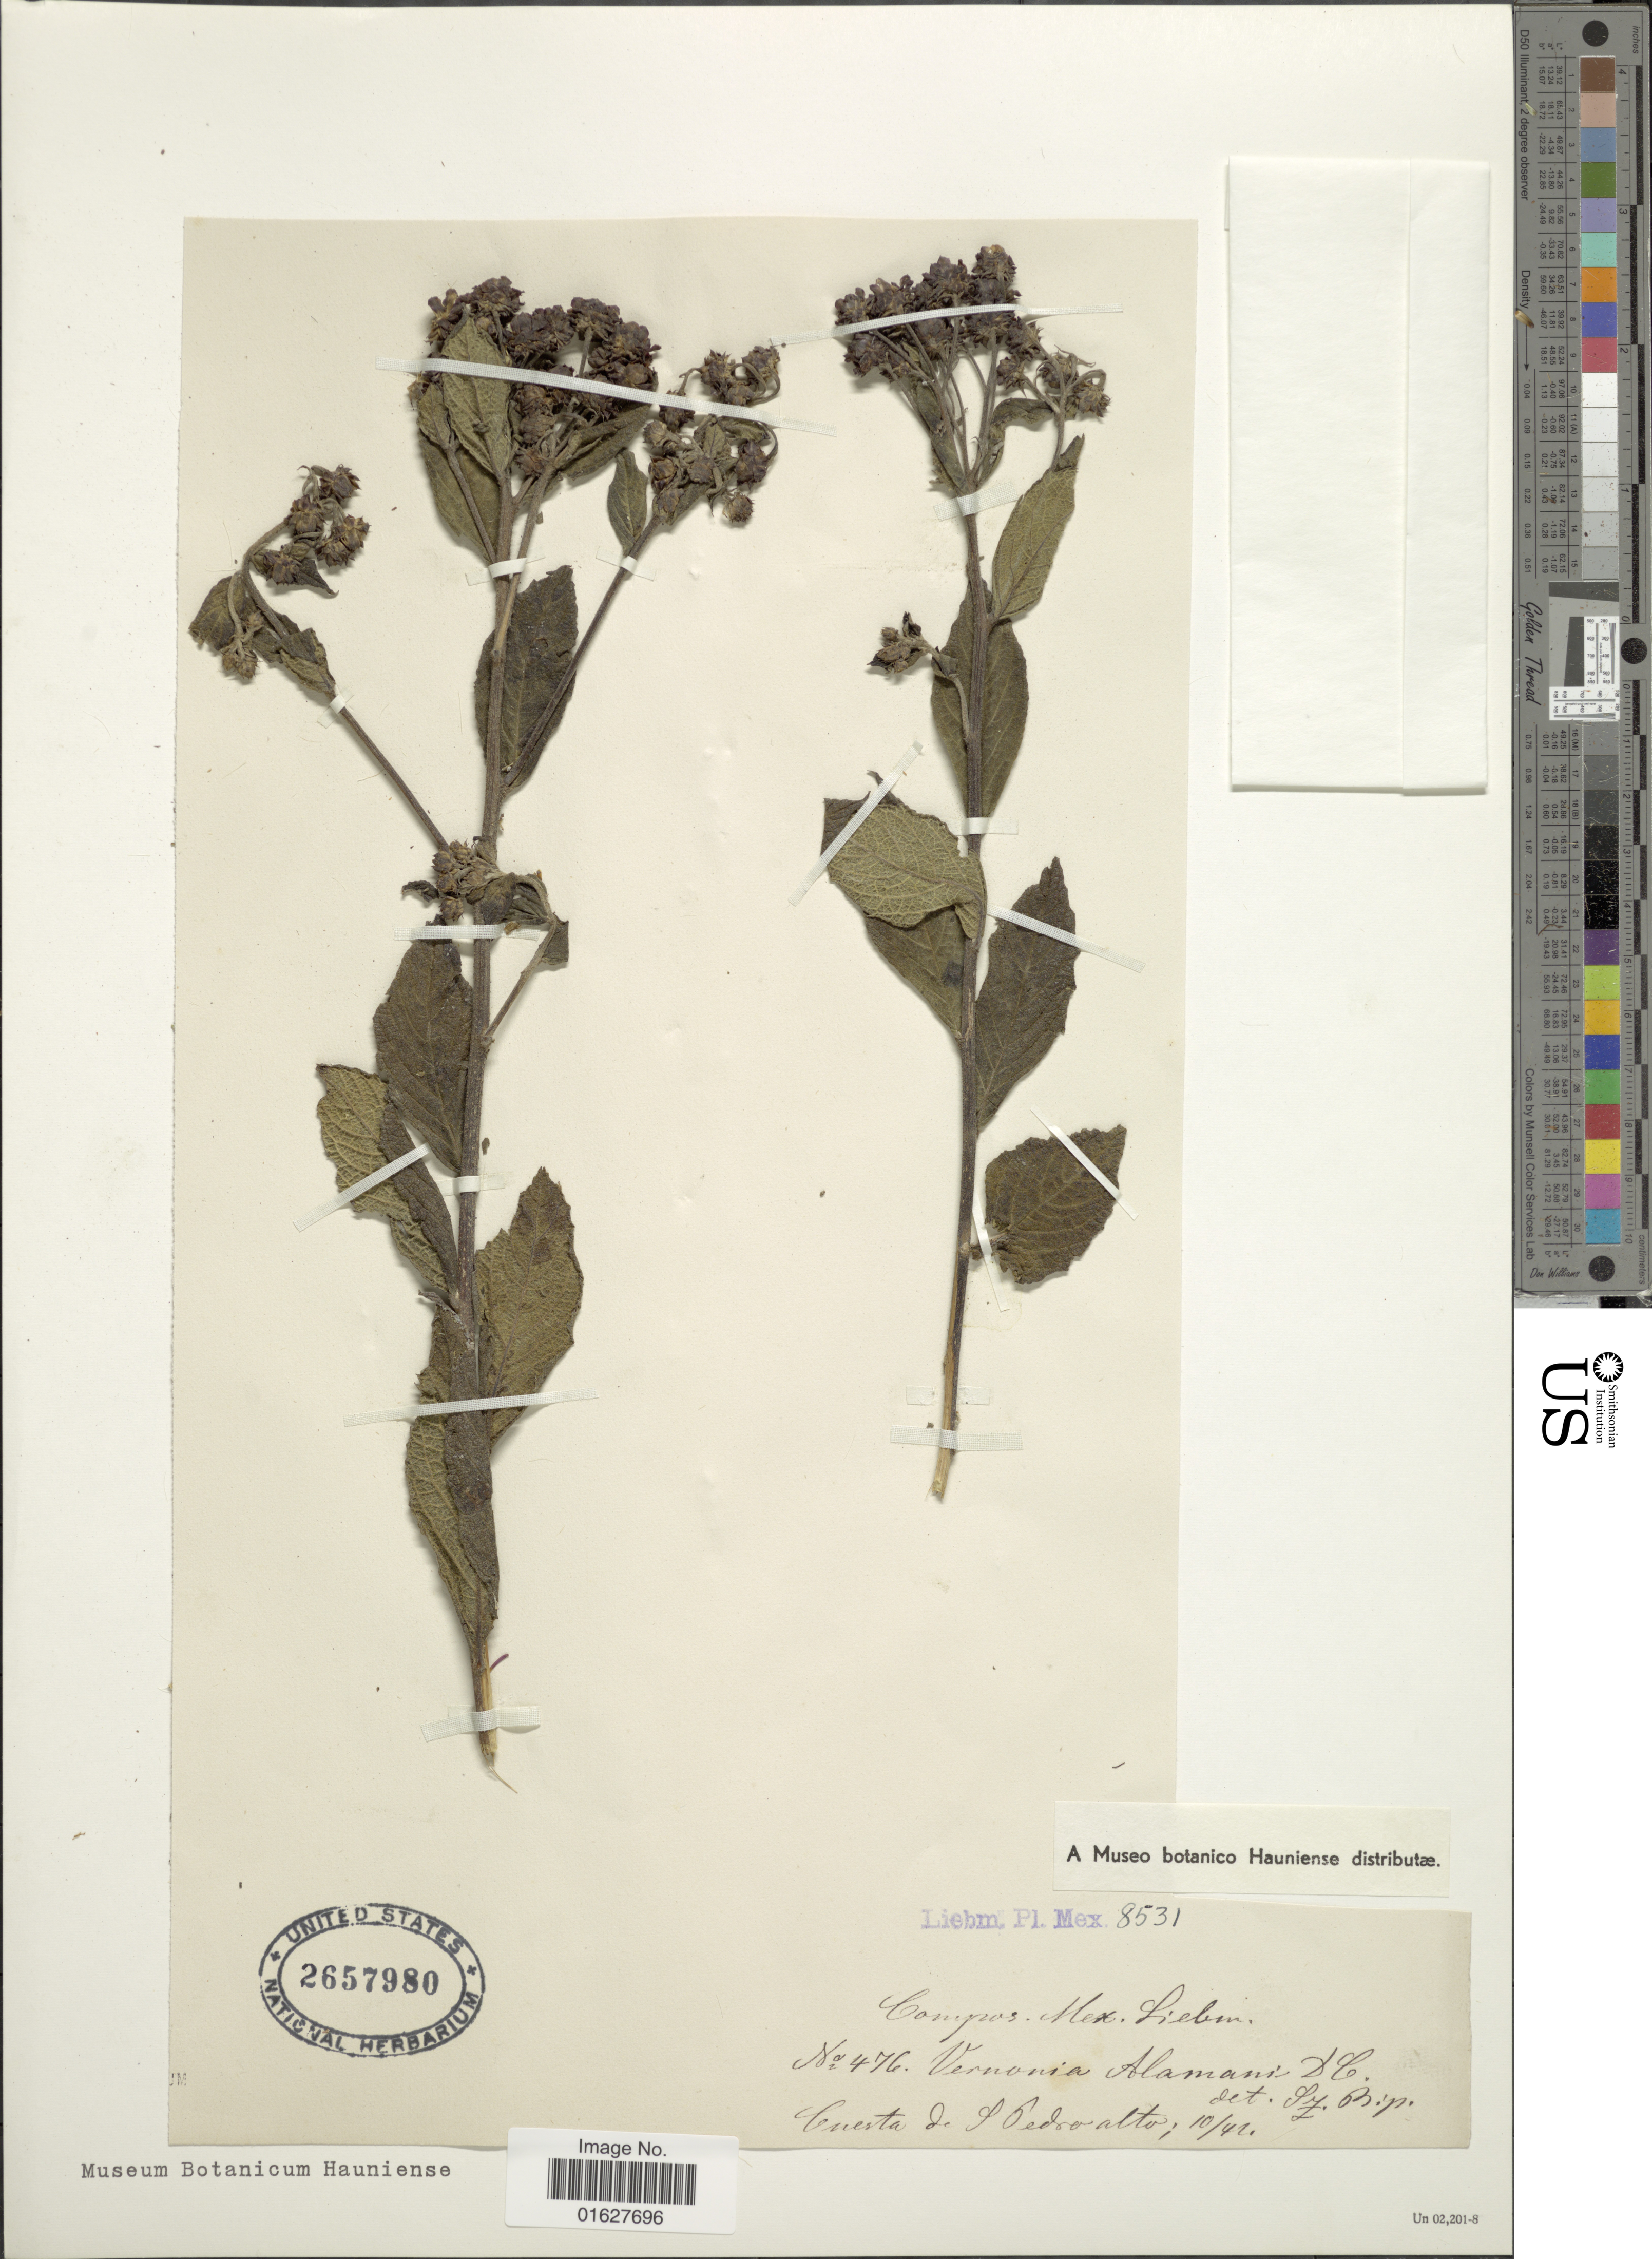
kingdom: Plantae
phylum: Tracheophyta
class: Magnoliopsida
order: Asterales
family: Asteraceae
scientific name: Vickianthus inuloides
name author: (DC.) H. Rob.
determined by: Renon, Polla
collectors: F. M. Liebmann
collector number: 8531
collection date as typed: Transcribed d/m/y: /10/42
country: Mexico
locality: Mex. Cuesta de S. Pedro alto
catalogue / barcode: US 2657980